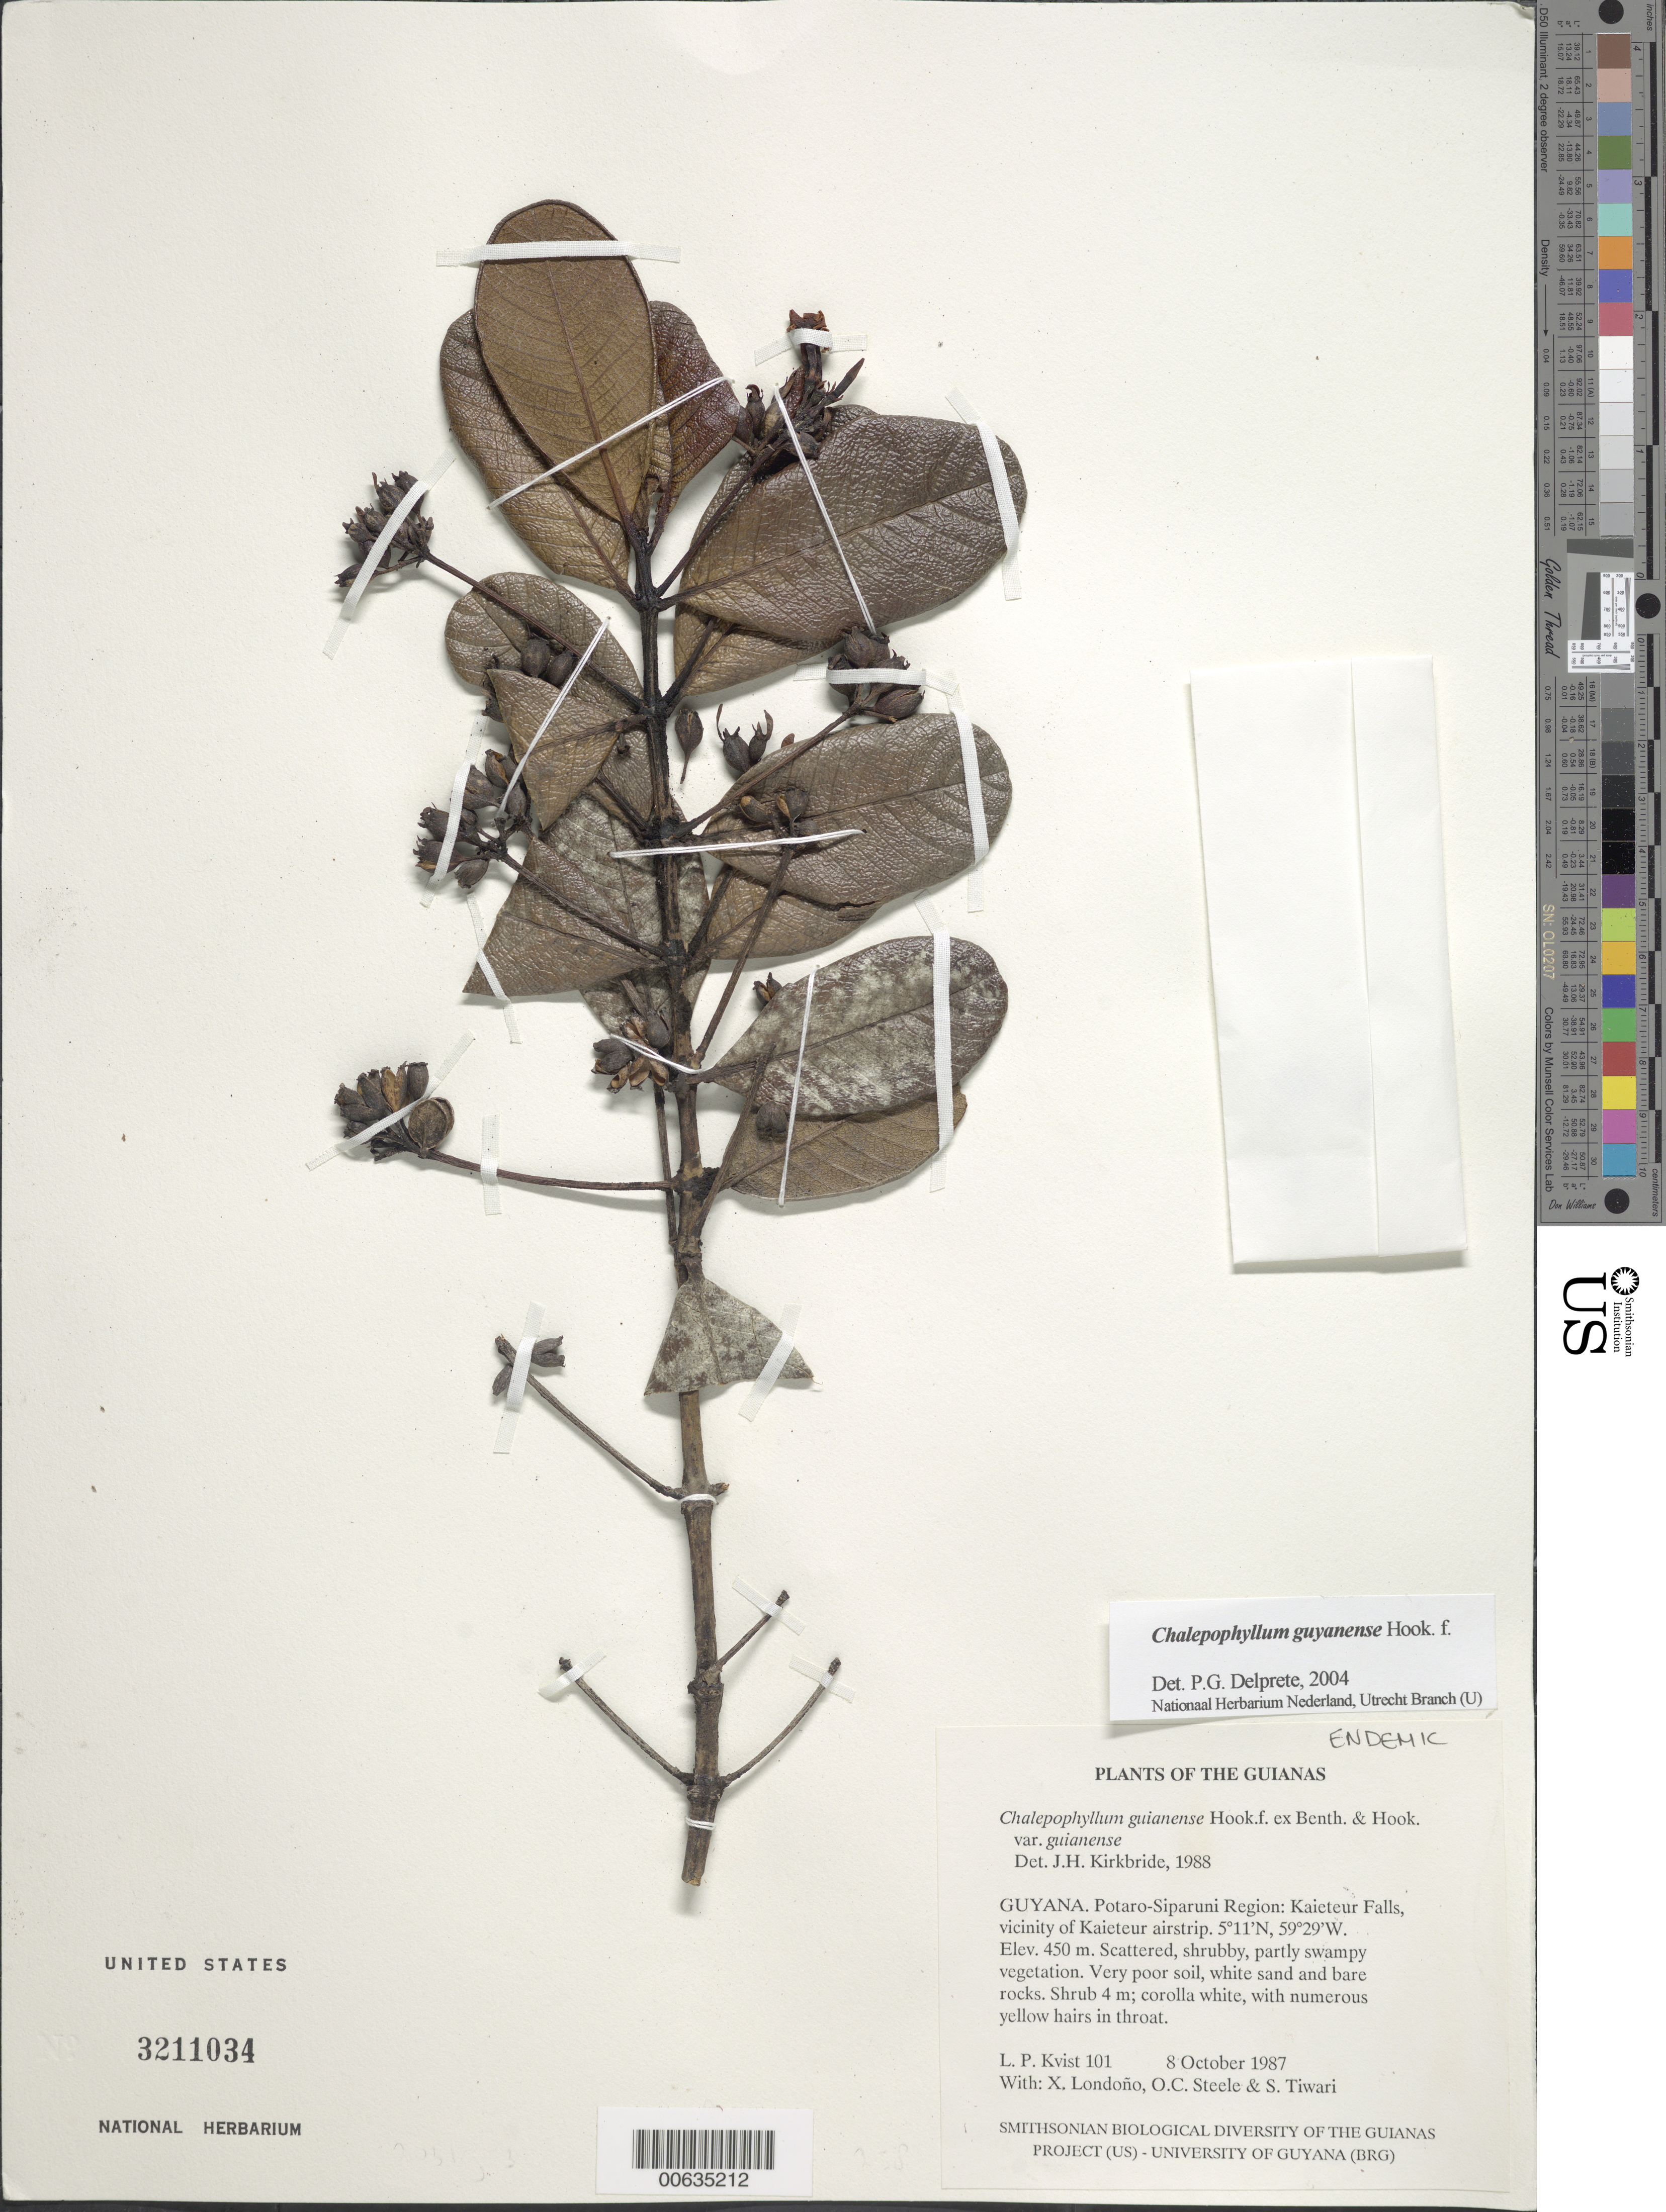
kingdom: Plantae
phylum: Tracheophyta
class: Magnoliopsida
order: Gentianales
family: Rubiaceae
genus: Chalepophyllum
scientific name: Chalepophyllum guianense var. guianense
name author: Hook. f.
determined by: Kirkbride, J. H.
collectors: L. P. Kvist, X. Londoño, O. C. Steele & S. Tiwari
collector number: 101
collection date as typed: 8 October 1987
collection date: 1987-10-08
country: Guyana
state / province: Potaro-Siparuni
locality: Kaieteur Falls, vicinity of Kaieteur airstrip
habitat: Scattered, shrubby, partly swampy vegetation. Very poor soil, white sand and bare rocks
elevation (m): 450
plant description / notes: Noted as Endemic by JH. Kirkbride, Jr. 1988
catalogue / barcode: US 3211034